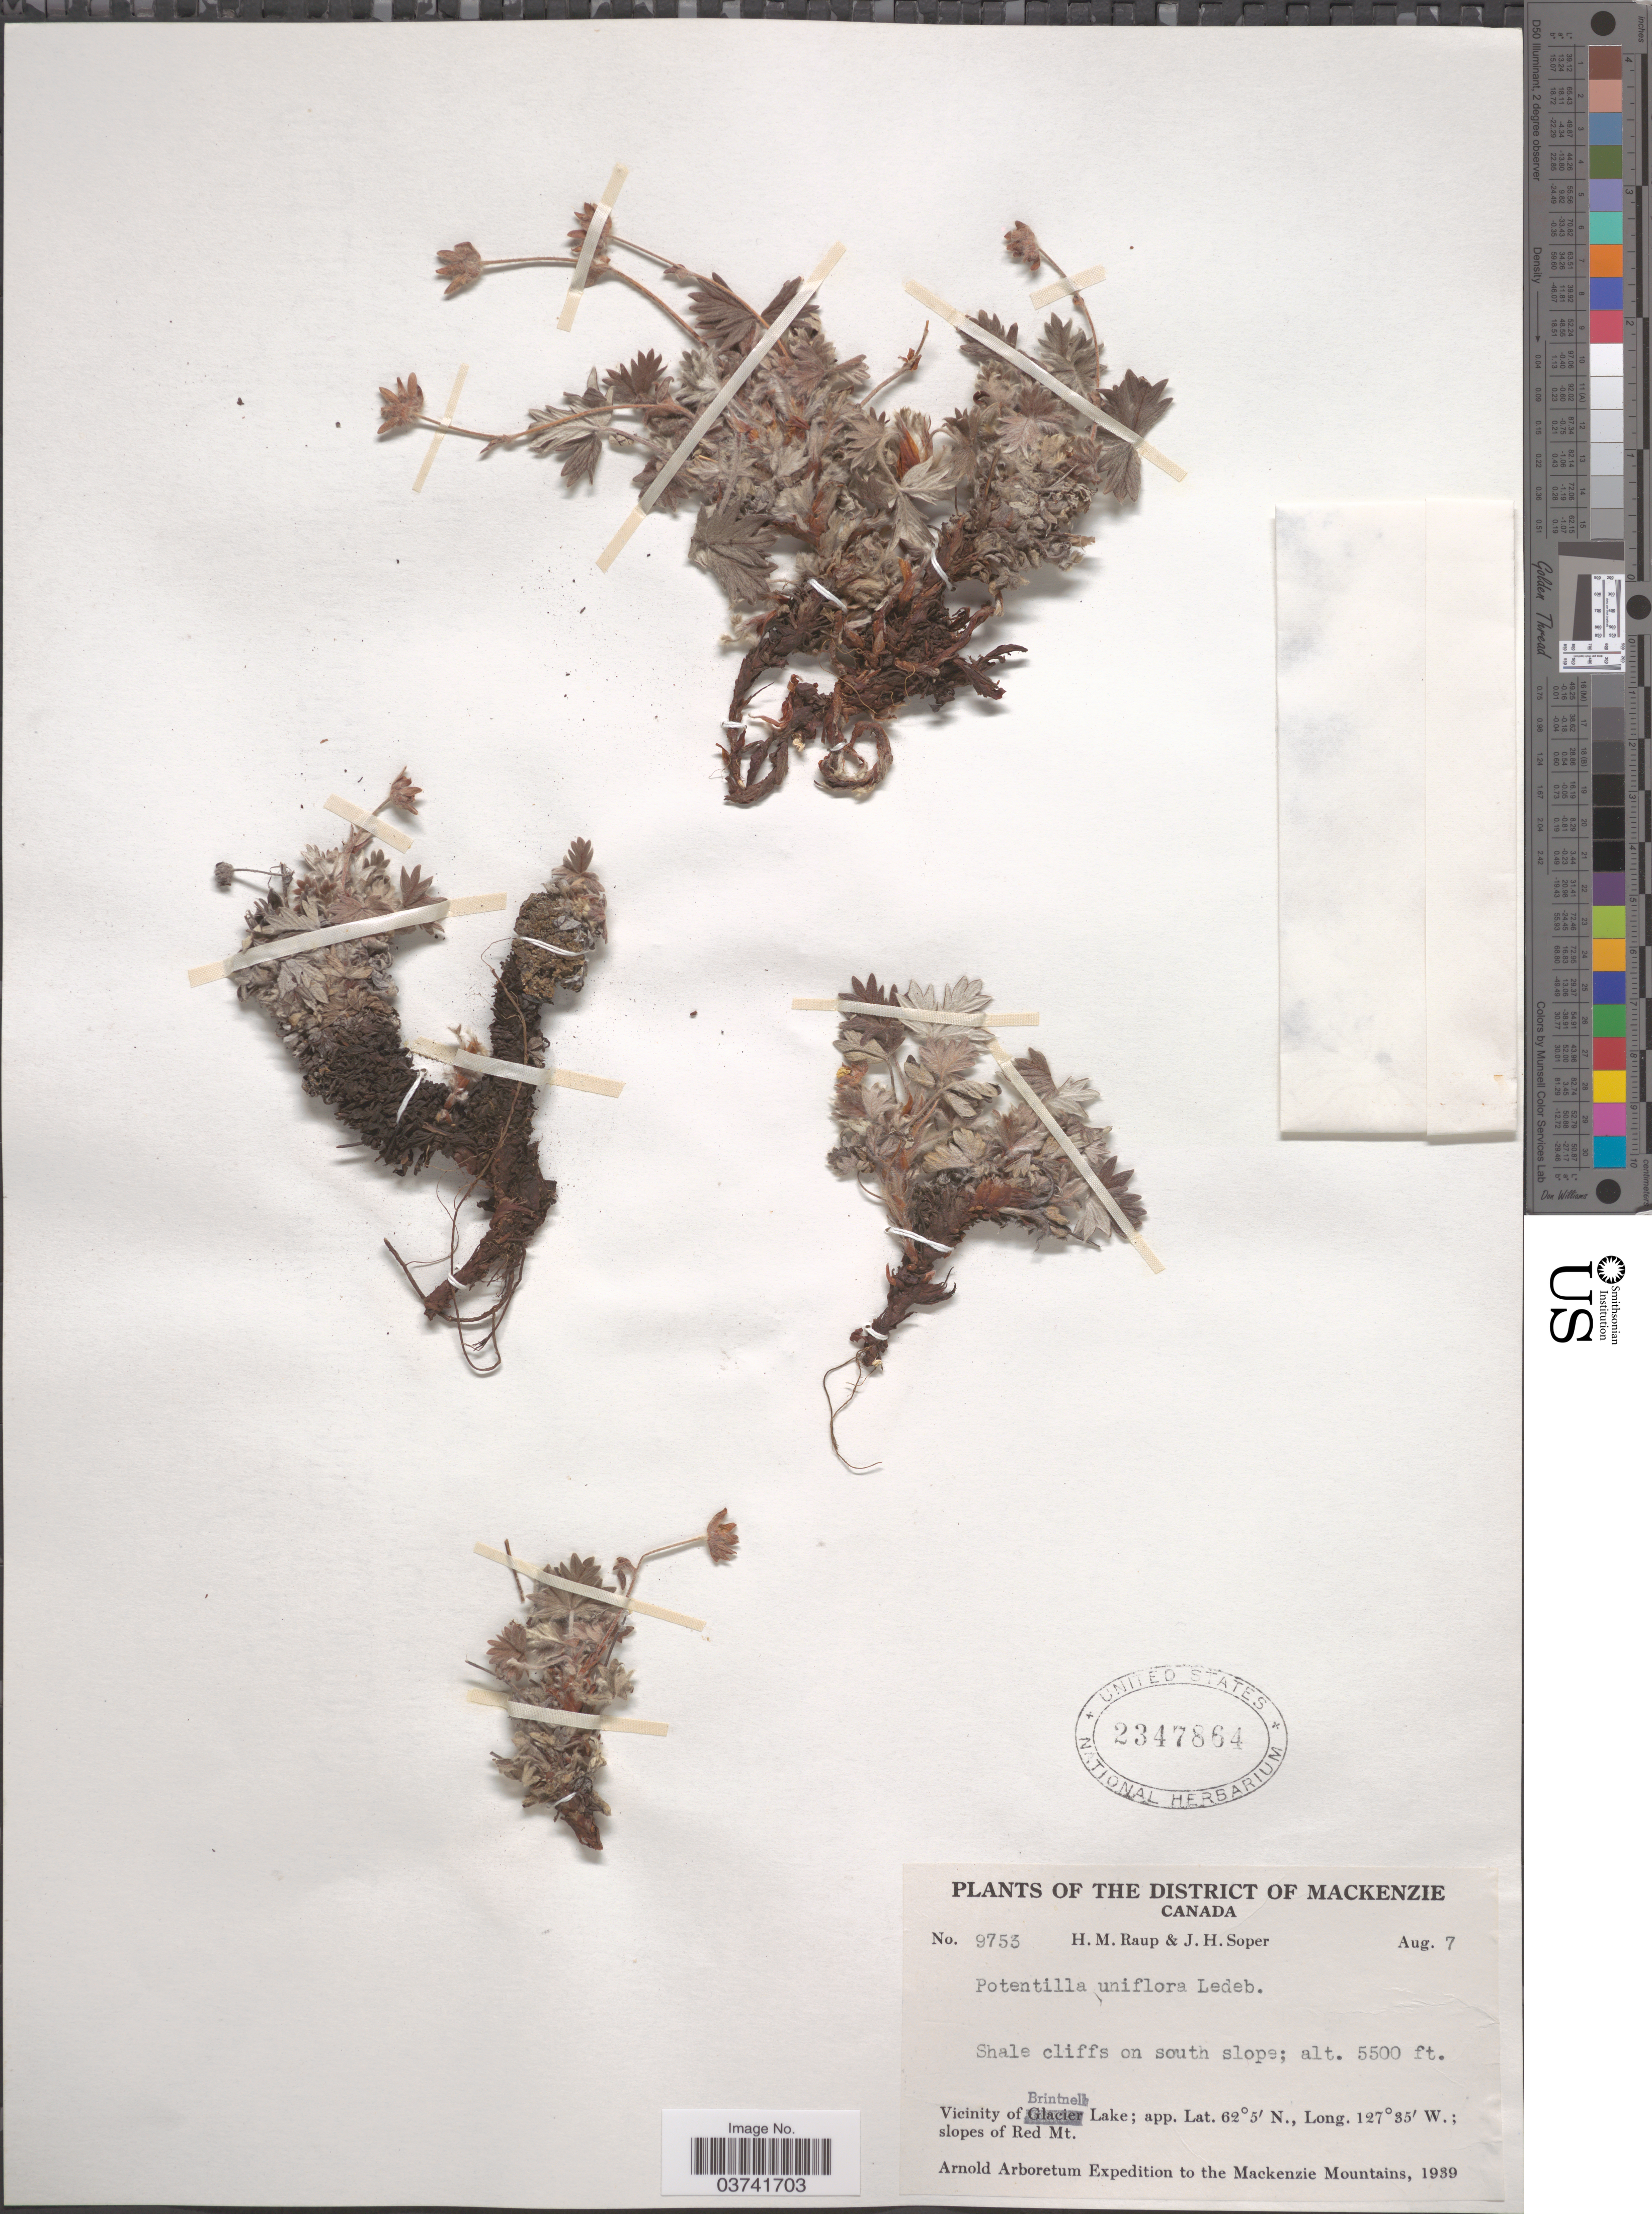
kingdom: Plantae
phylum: Tracheophyta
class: Magnoliopsida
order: Rosales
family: Rosaceae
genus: Potentilla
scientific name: Potentilla uniflora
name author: Ledeb.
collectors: H. Raup & J. H. Soper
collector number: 9753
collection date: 1939-08-07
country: Canada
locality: The District of Mackenzie. Shale cliffs on south slope. Vicinity of Brintnell Lake. Slopes of Red Mt.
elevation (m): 1676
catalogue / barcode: US 2347864